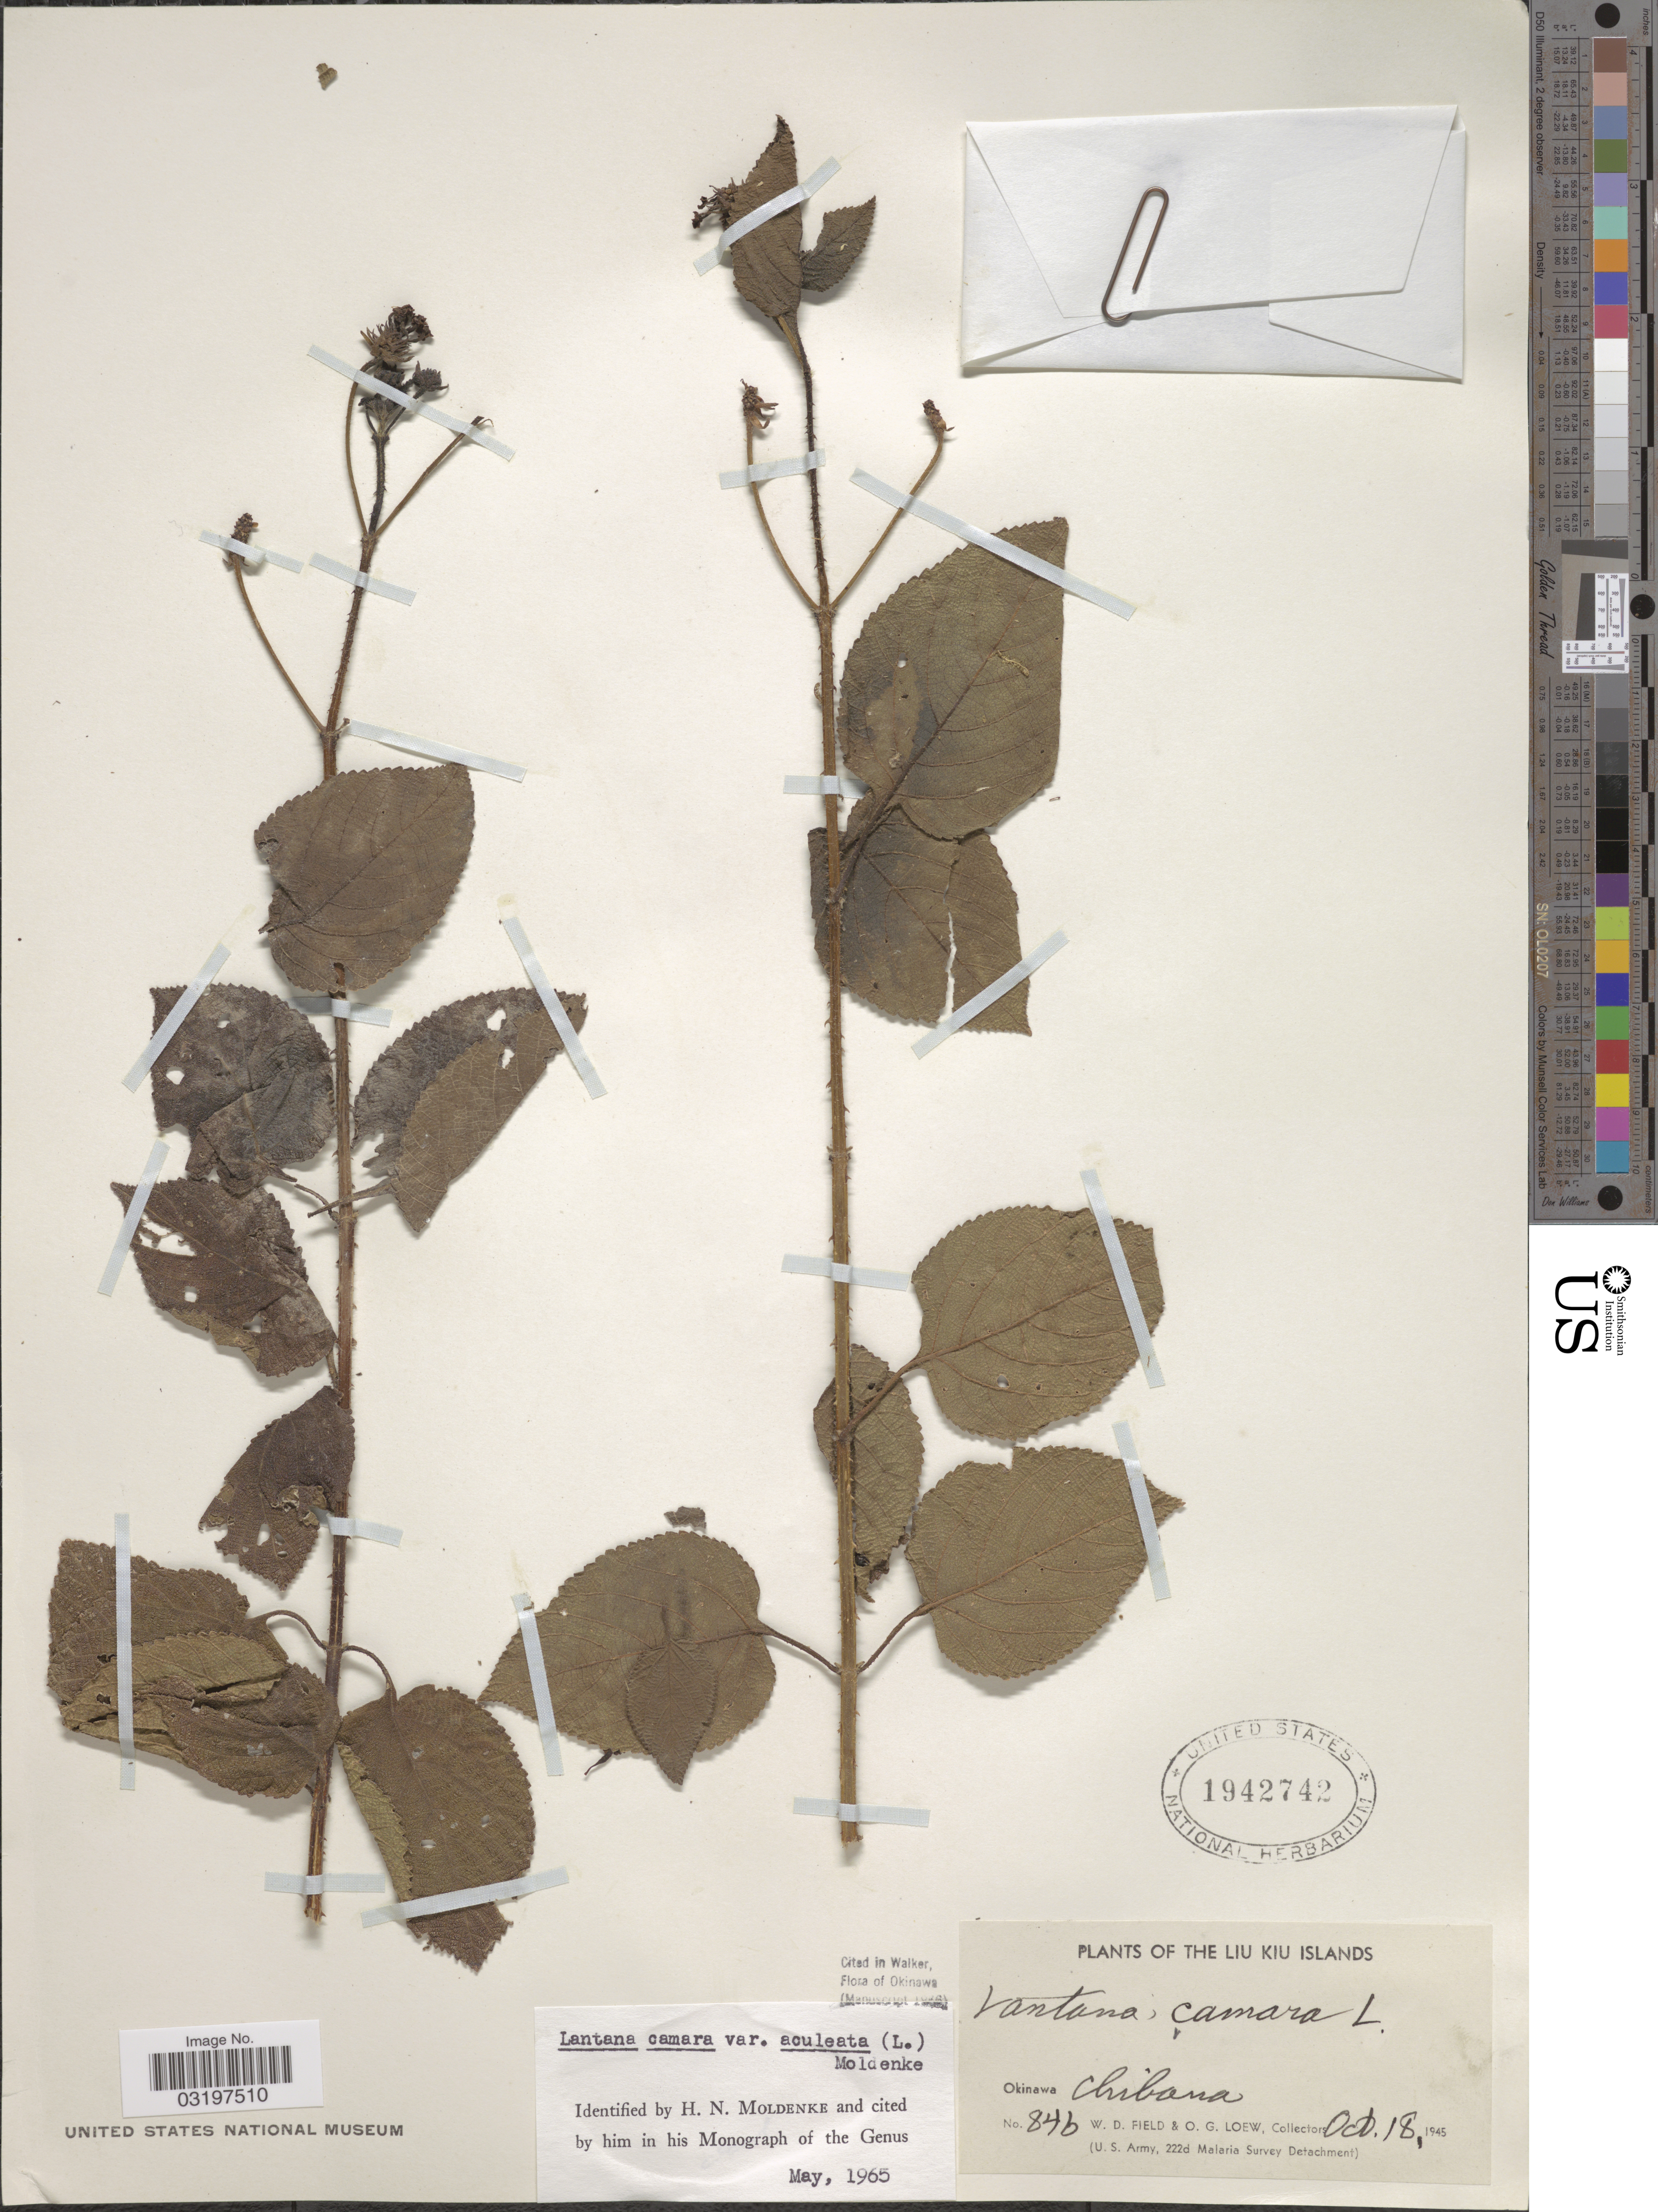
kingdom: Plantae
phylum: Tracheophyta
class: Magnoliopsida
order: Lamiales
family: Verbenaceae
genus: Lantana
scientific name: Lantana camara var. aculeata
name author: (L.) Moldenke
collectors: W. D. Field & O. G. Loew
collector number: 846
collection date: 1945-10-18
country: Japan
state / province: Okinawa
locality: The Liu Kiu Islands. Chibana.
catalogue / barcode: US 1942742